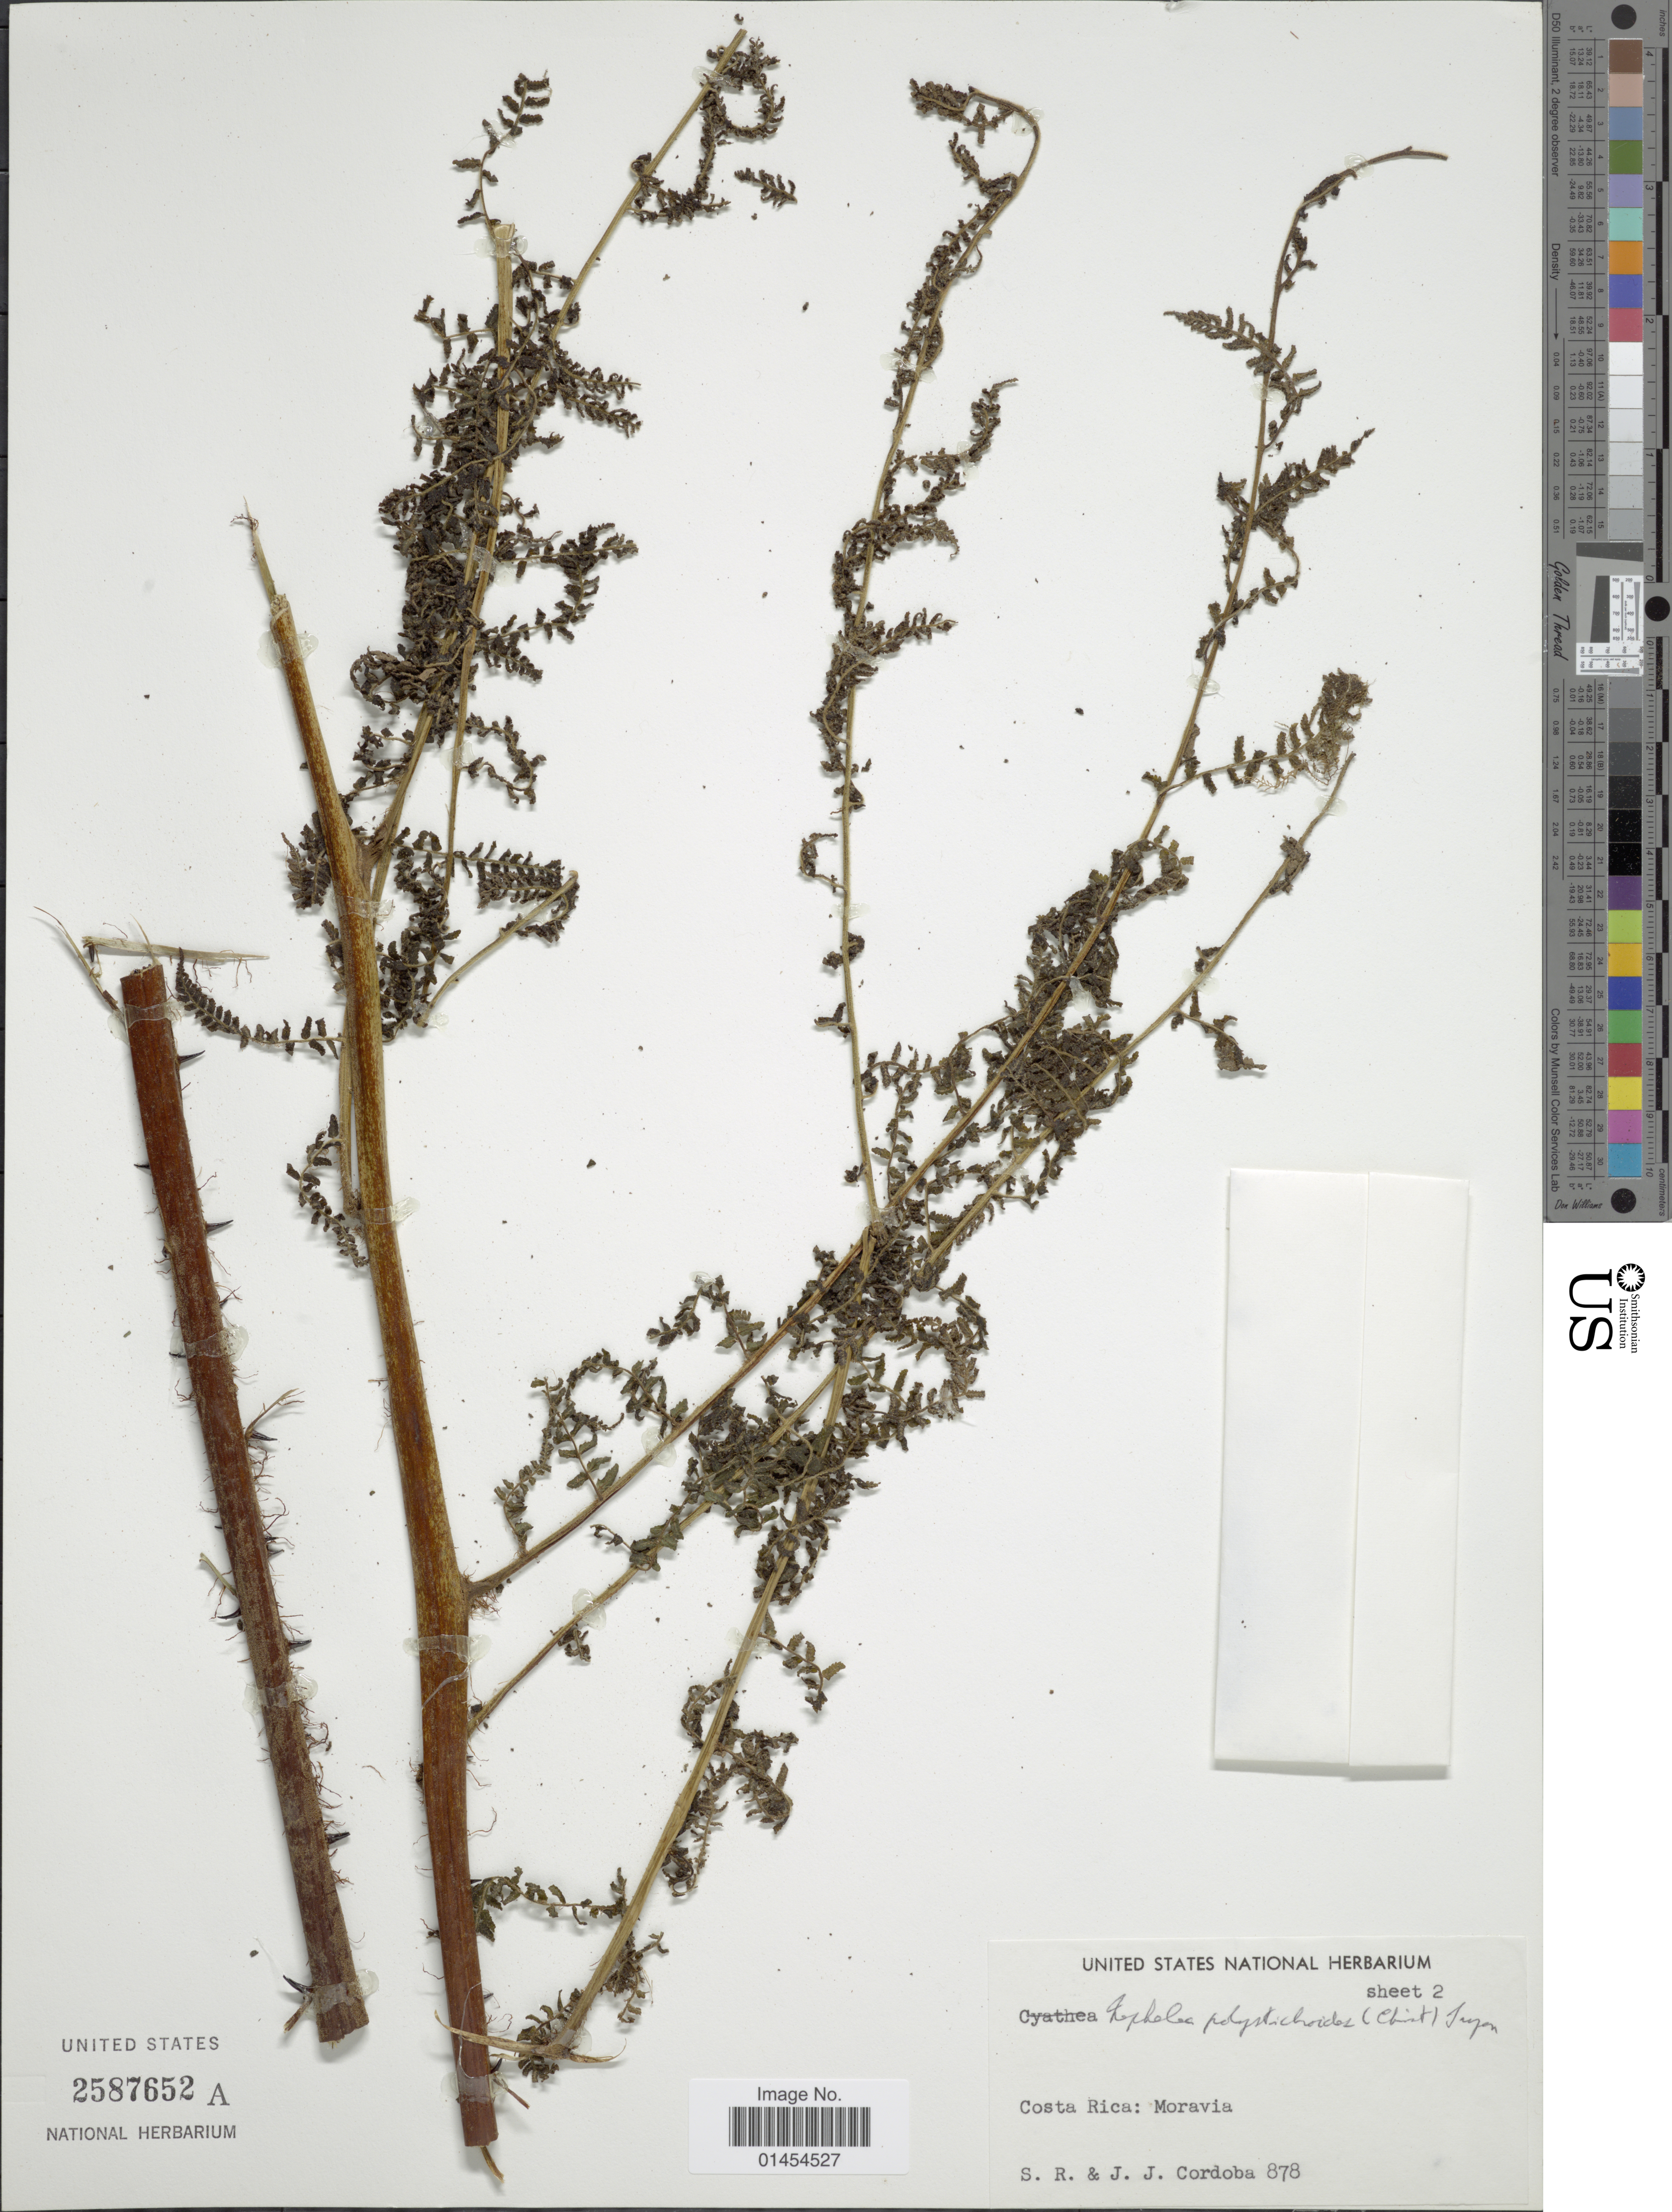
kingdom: Plantae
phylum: Tracheophyta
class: Polypodiopsida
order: Cyatheales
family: Cyatheaceae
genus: Alsophila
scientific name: Alsophila polystichoides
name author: Christ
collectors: S. Cordoba & J. Cordoba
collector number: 878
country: Costa Rica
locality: Moravia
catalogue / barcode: US 2587652A